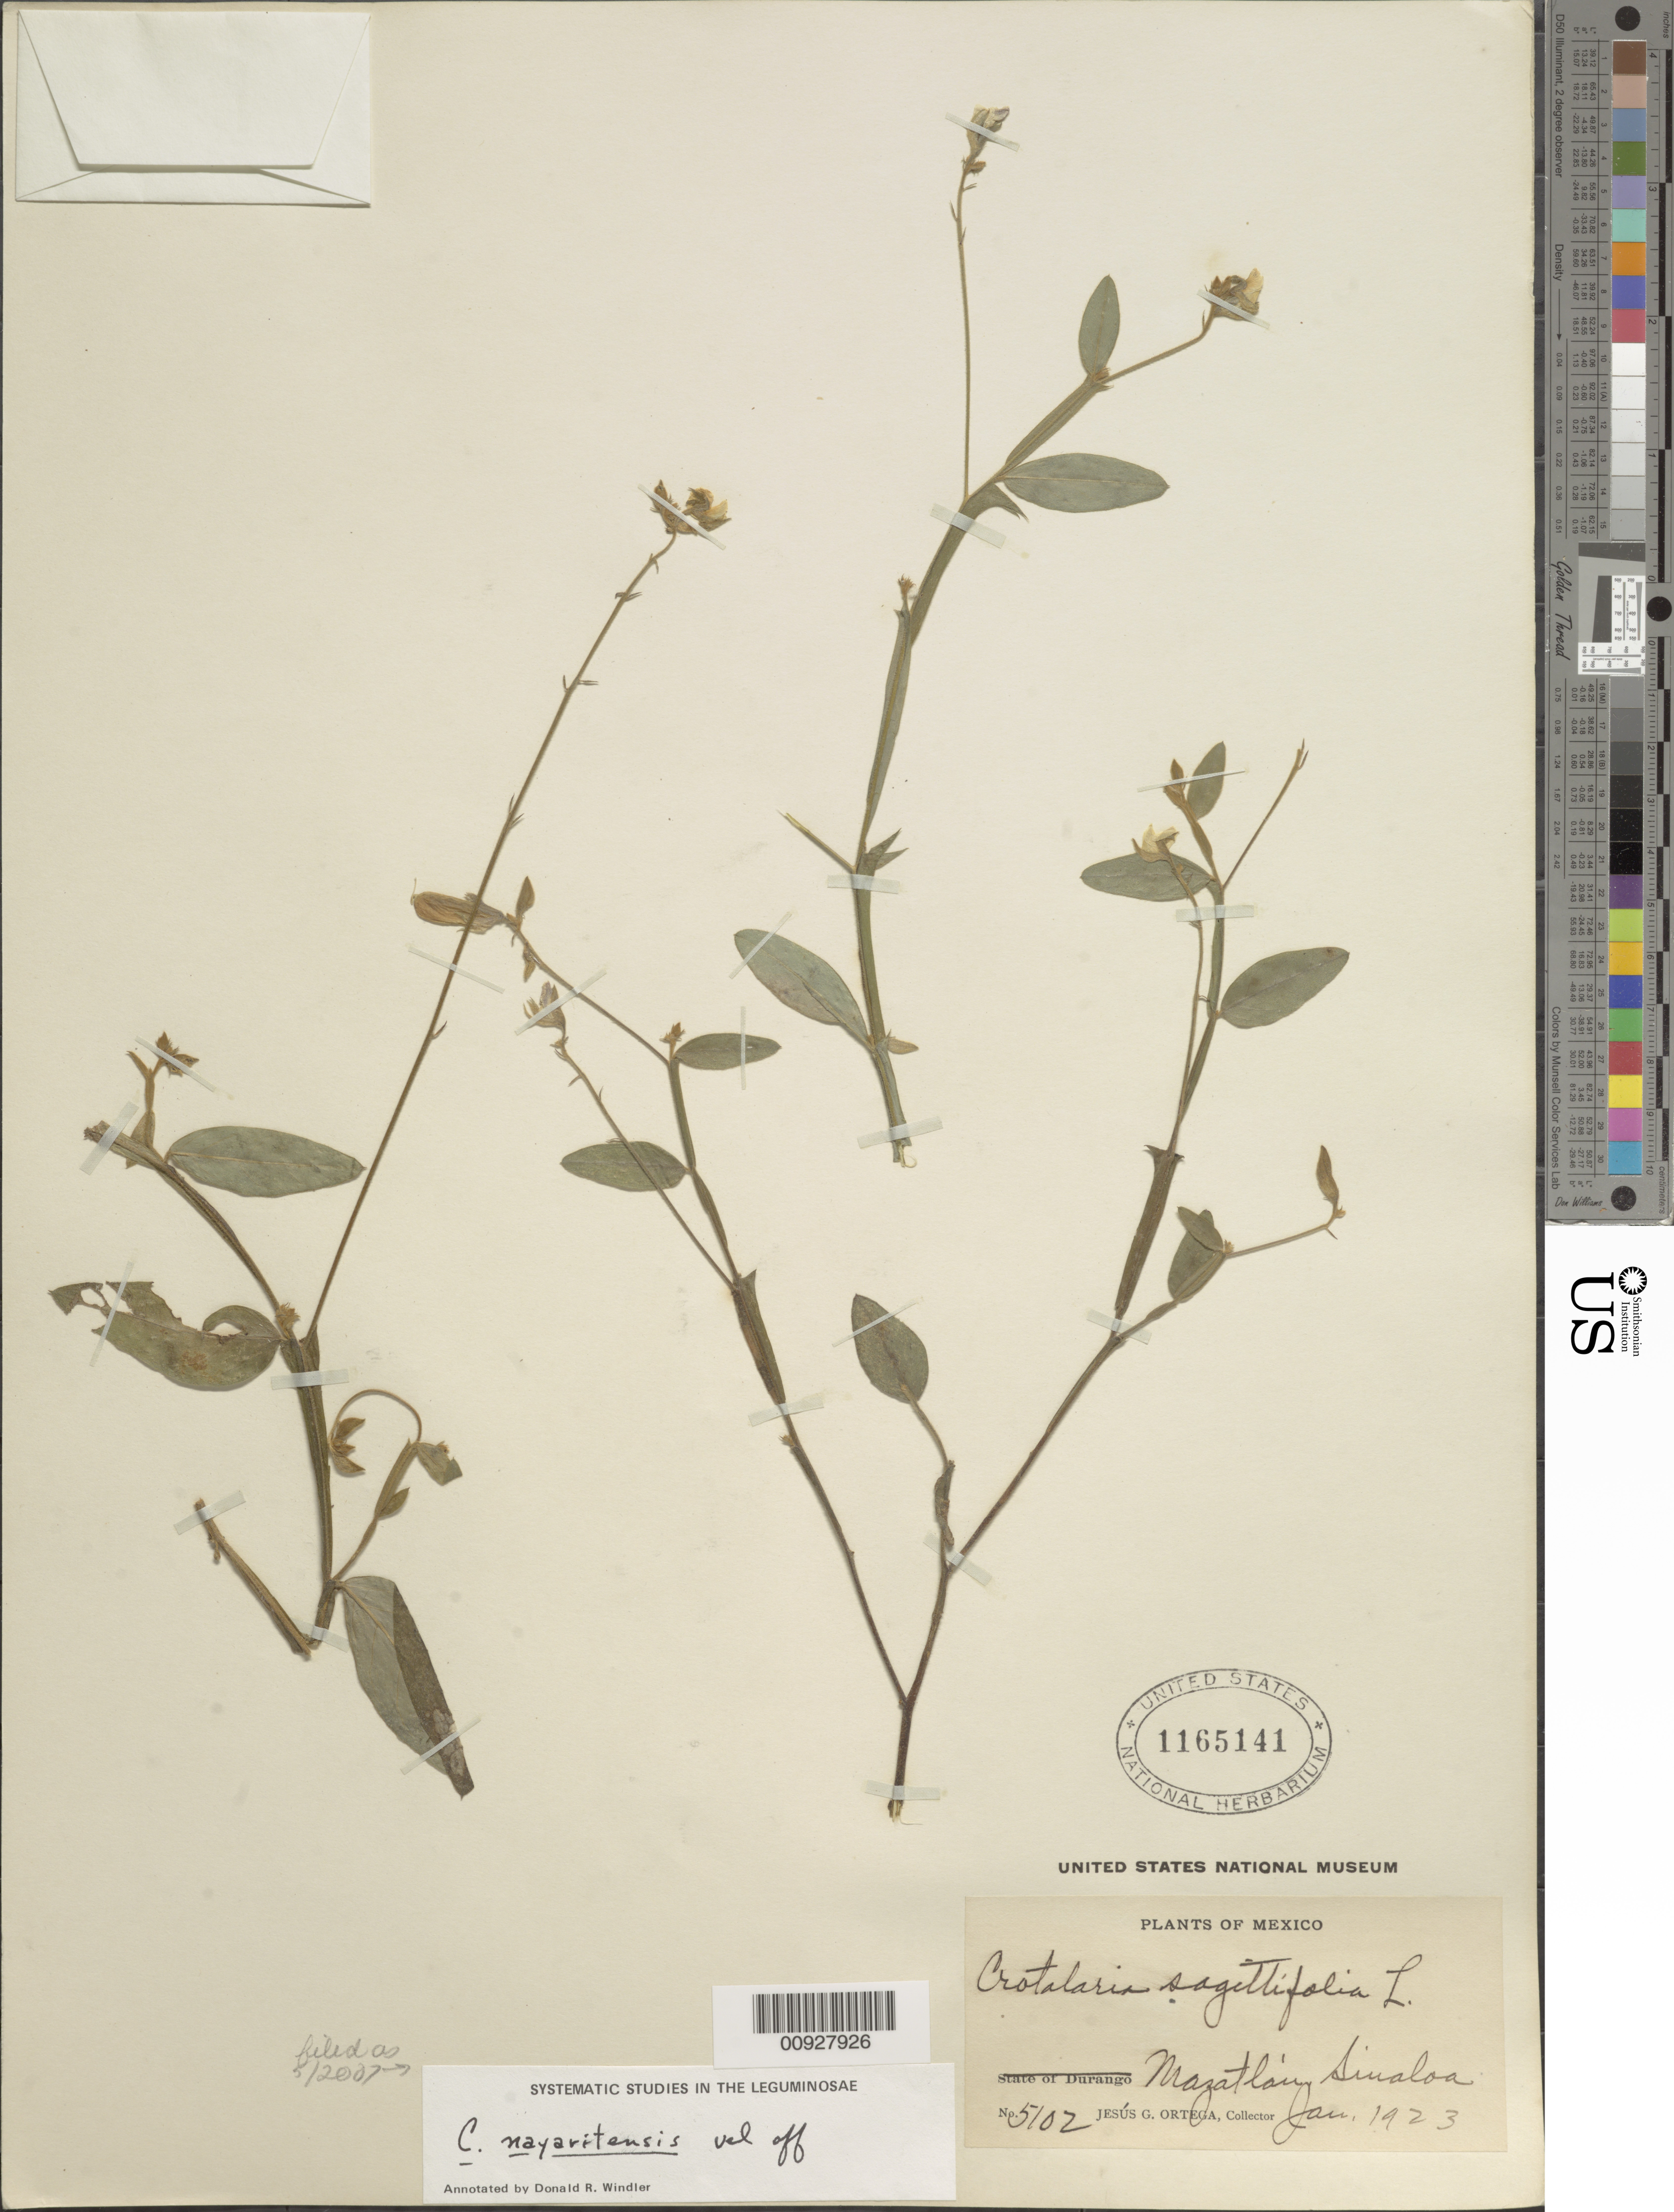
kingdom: Plantae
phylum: Tracheophyta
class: Magnoliopsida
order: Fabales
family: Fabaceae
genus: Crotalaria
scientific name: Crotalaria nayaritensis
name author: Windler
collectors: J. Ortega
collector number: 5102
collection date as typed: Jan 1823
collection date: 1823-01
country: Mexico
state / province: Sinaloa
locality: Mazatlán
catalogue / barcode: US 1165141